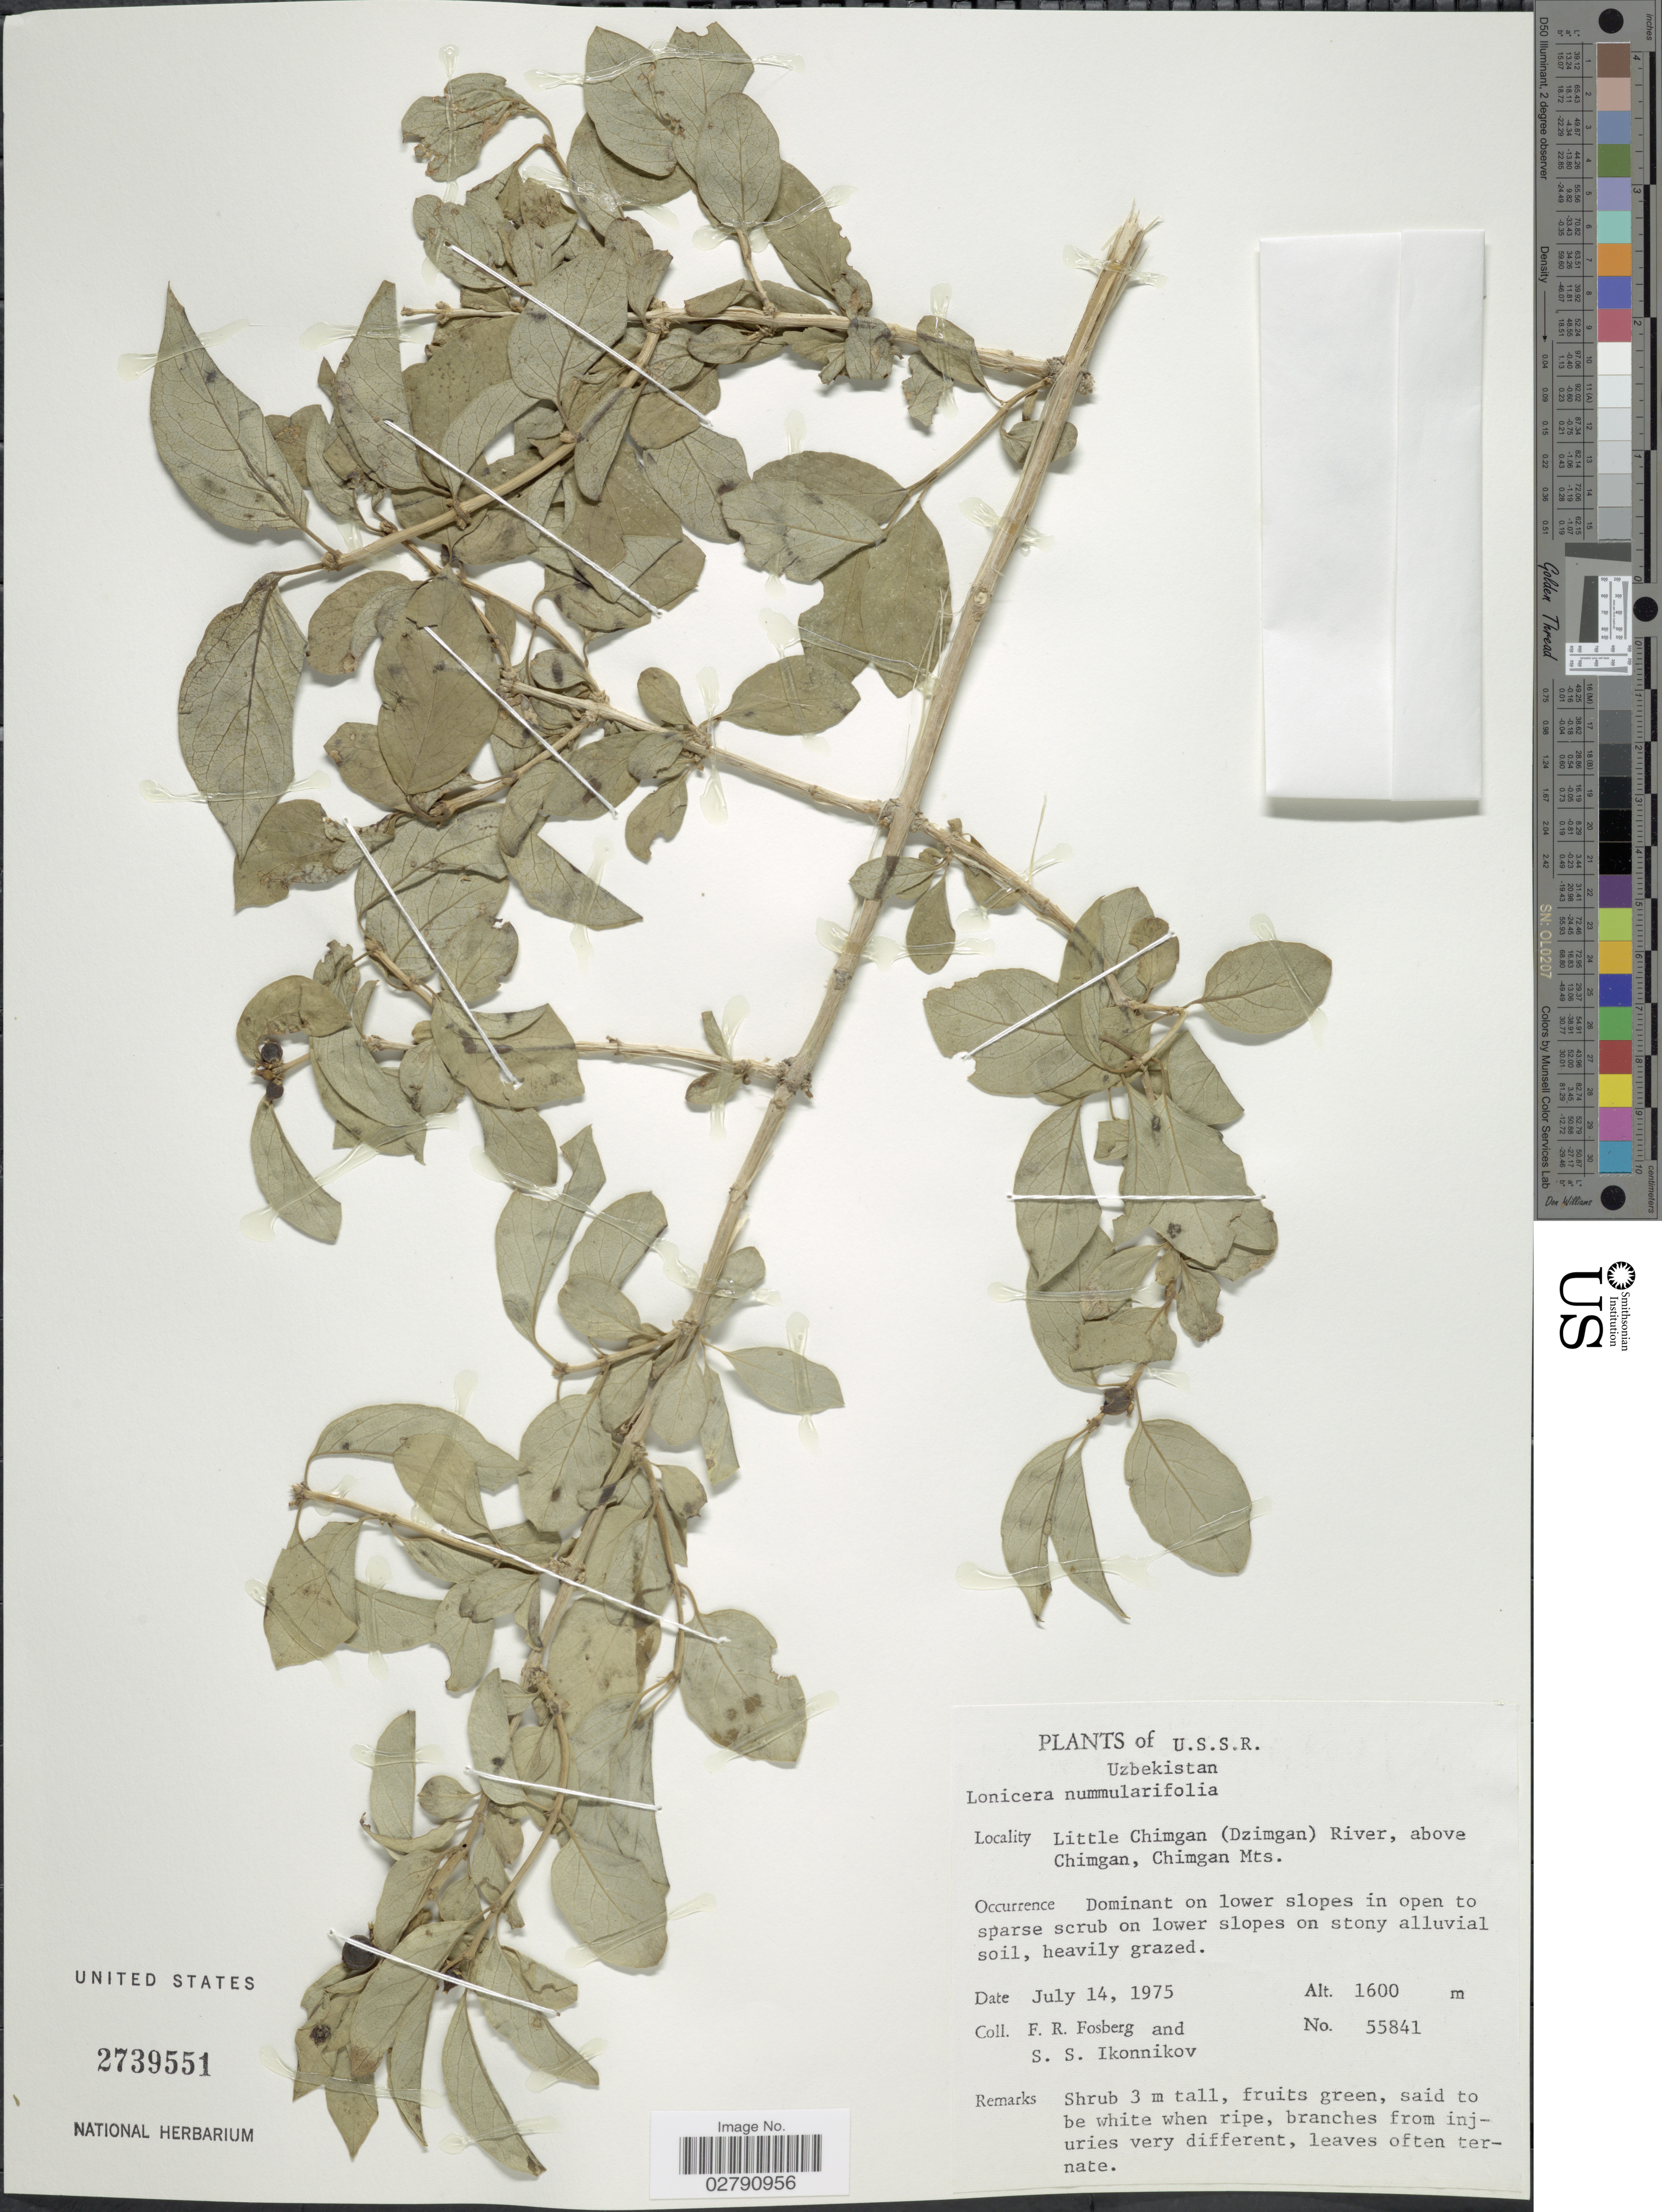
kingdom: Plantae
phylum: Tracheophyta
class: Magnoliopsida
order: Dipsacales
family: Caprifoliaceae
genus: Lonicera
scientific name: Lonicera nummulariifolia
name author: Jaub. & Spach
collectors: F. R. Fosberg & S. Ikonnikov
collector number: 55841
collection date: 1975-07-14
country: Uzbekistan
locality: U.S.S.R. Little Chimgan (Dzimgan) River, above Chimgan, Chimgan Mts.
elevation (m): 1600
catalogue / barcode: US 2739551